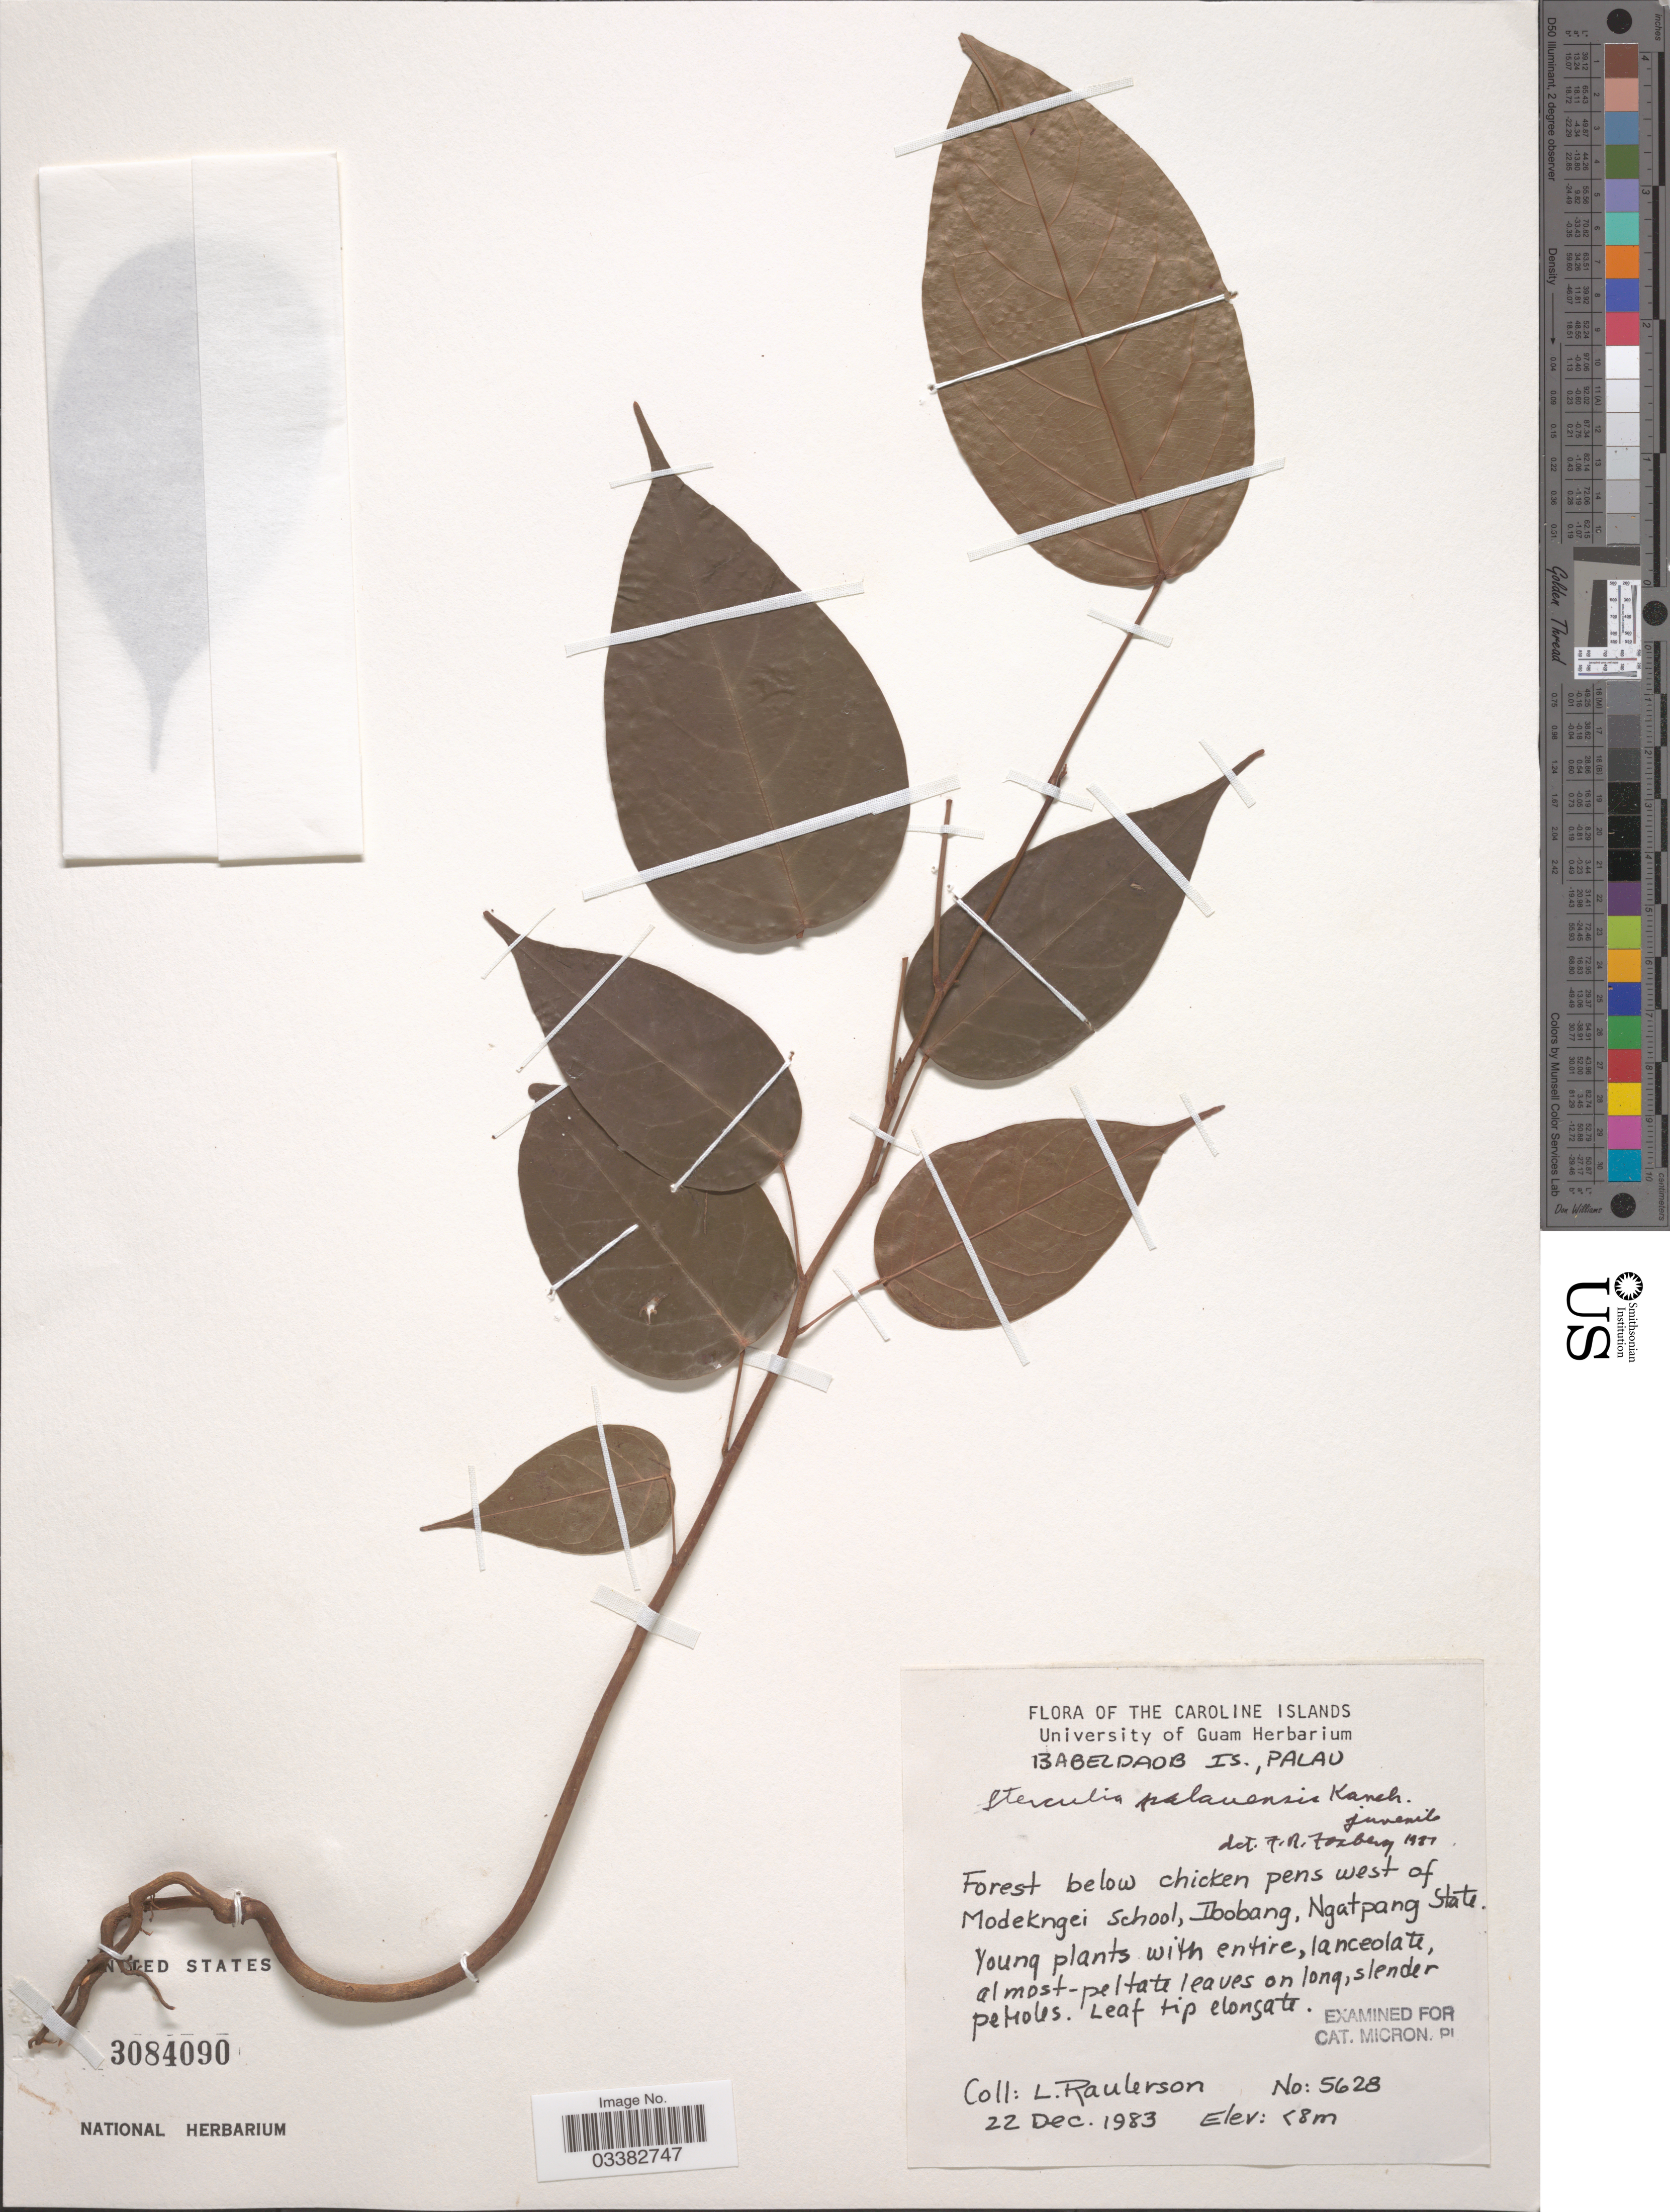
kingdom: Plantae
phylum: Tracheophyta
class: Magnoliopsida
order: Malvales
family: Malvaceae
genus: Sterculia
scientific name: Sterculia palauensis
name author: Kaneh.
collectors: L. Raulerson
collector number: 5628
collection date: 1983-12-22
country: Palau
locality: The Caroline Islands. Babeldaob Is., Palau. Forest below chicken pens west of Modekngei School, Ibobang, Ngatpang State.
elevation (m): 8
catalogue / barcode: US 3084090